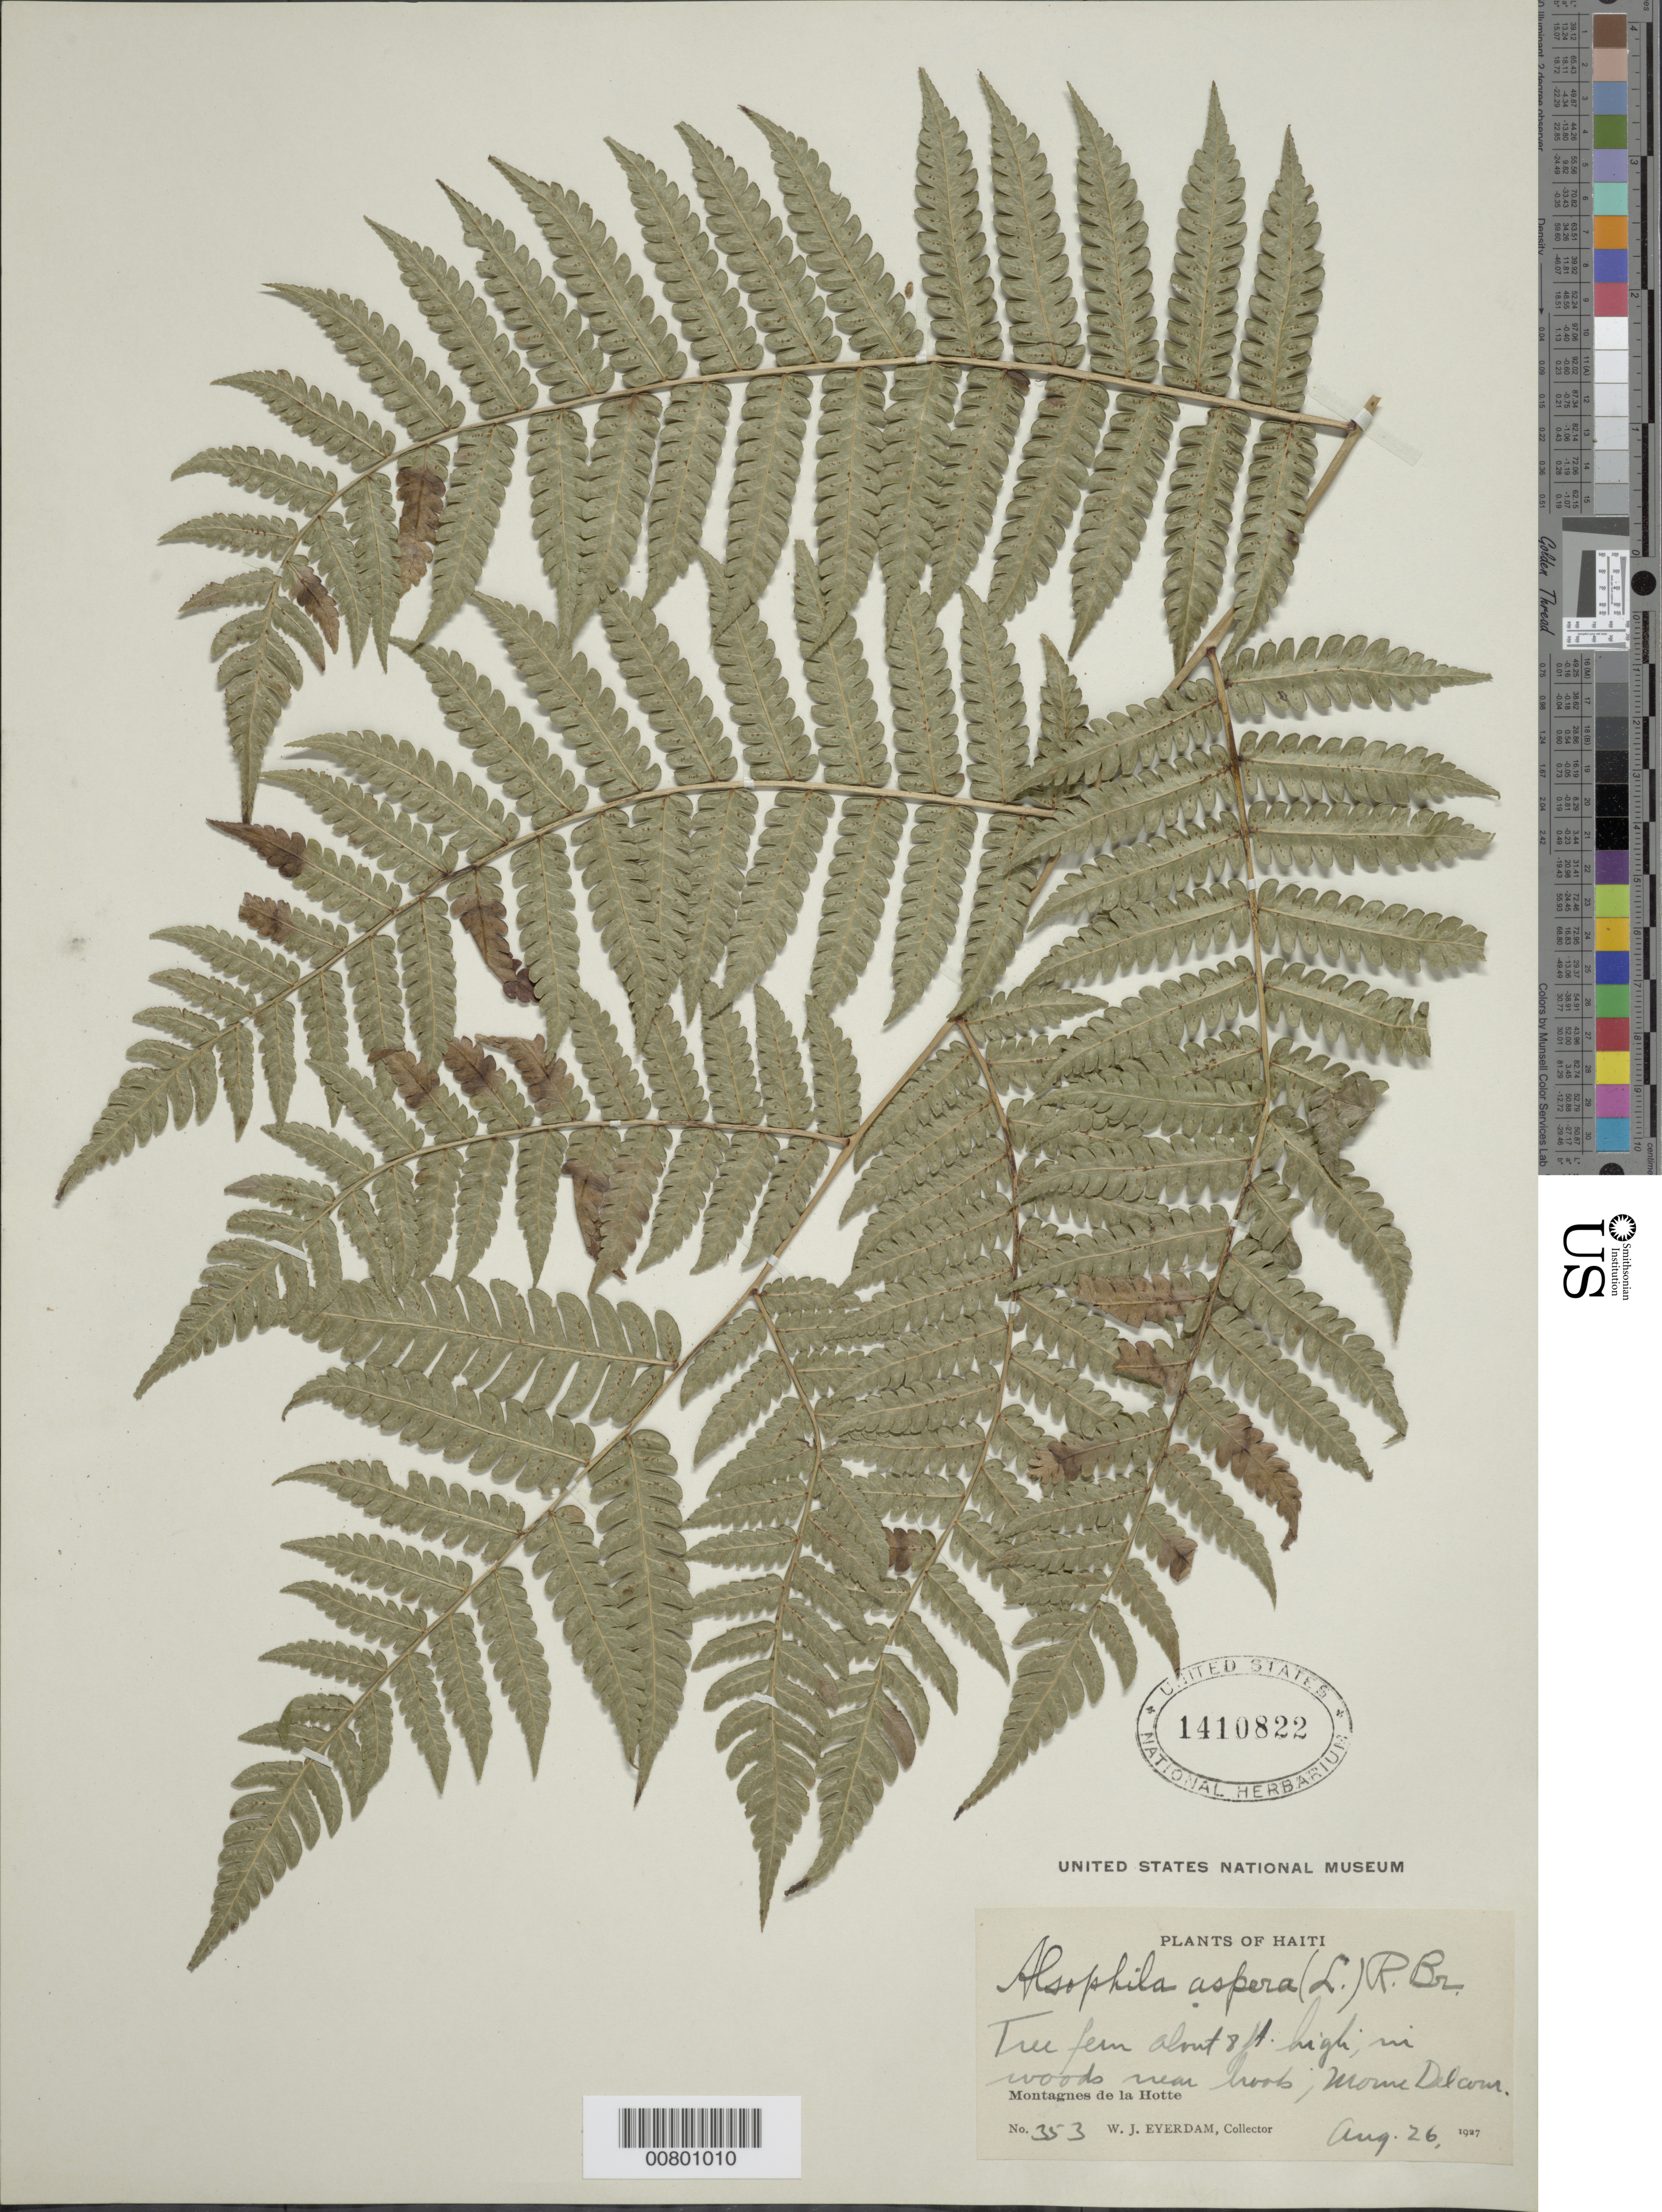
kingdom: Plantae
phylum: Tracheophyta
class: Polypodiopsida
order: Cyatheales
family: Cyatheaceae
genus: Cyathea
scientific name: Cyathea aspera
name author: (L.) Sw.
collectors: W. J. Eyerdam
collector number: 353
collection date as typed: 26 Aug 1927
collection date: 1927-08-26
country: Haiti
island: Hispaniola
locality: Montagnes de la Hotte, Morne Delcour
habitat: Woods near a brook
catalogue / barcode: US 1410822